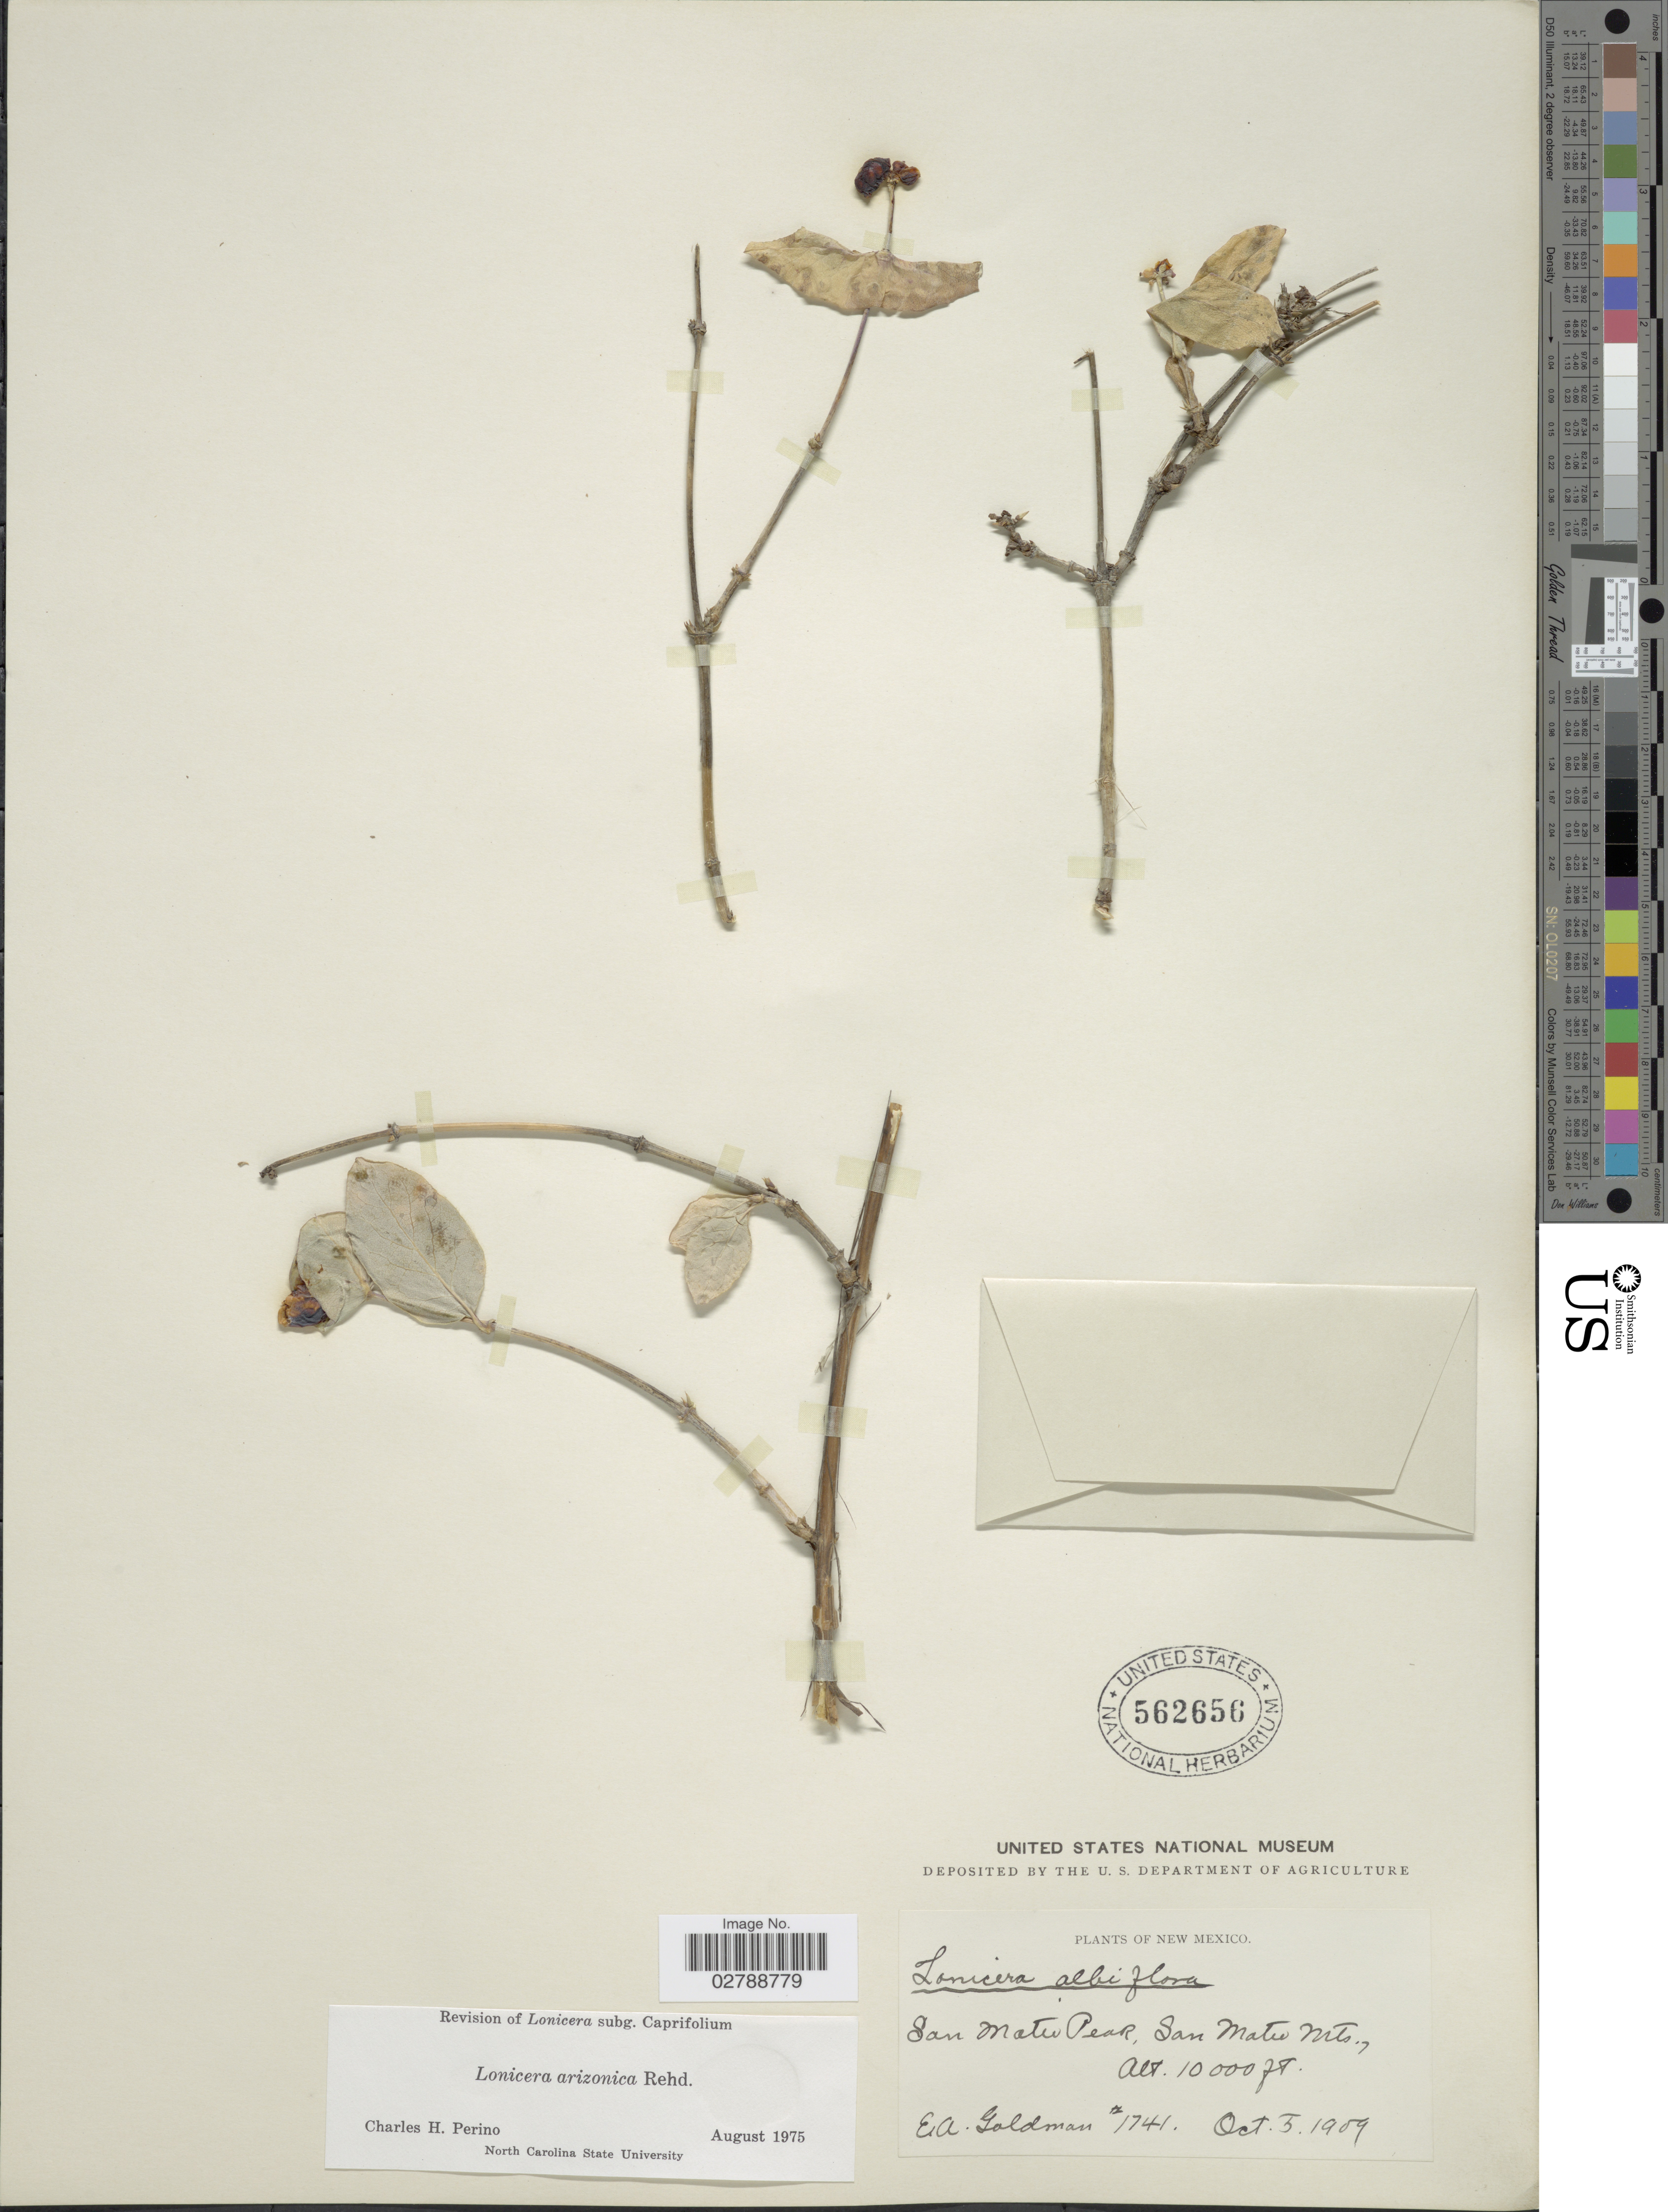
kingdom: Plantae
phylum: Tracheophyta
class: Magnoliopsida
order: Dipsacales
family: Caprifoliaceae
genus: Lonicera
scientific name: Lonicera arizonica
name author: Rehder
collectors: E. A. Goldman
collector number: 1741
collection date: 1909-10-05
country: United States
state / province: New Mexico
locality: San Mateo Peak, San Mateo Mts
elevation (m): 3048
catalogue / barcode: US 562656